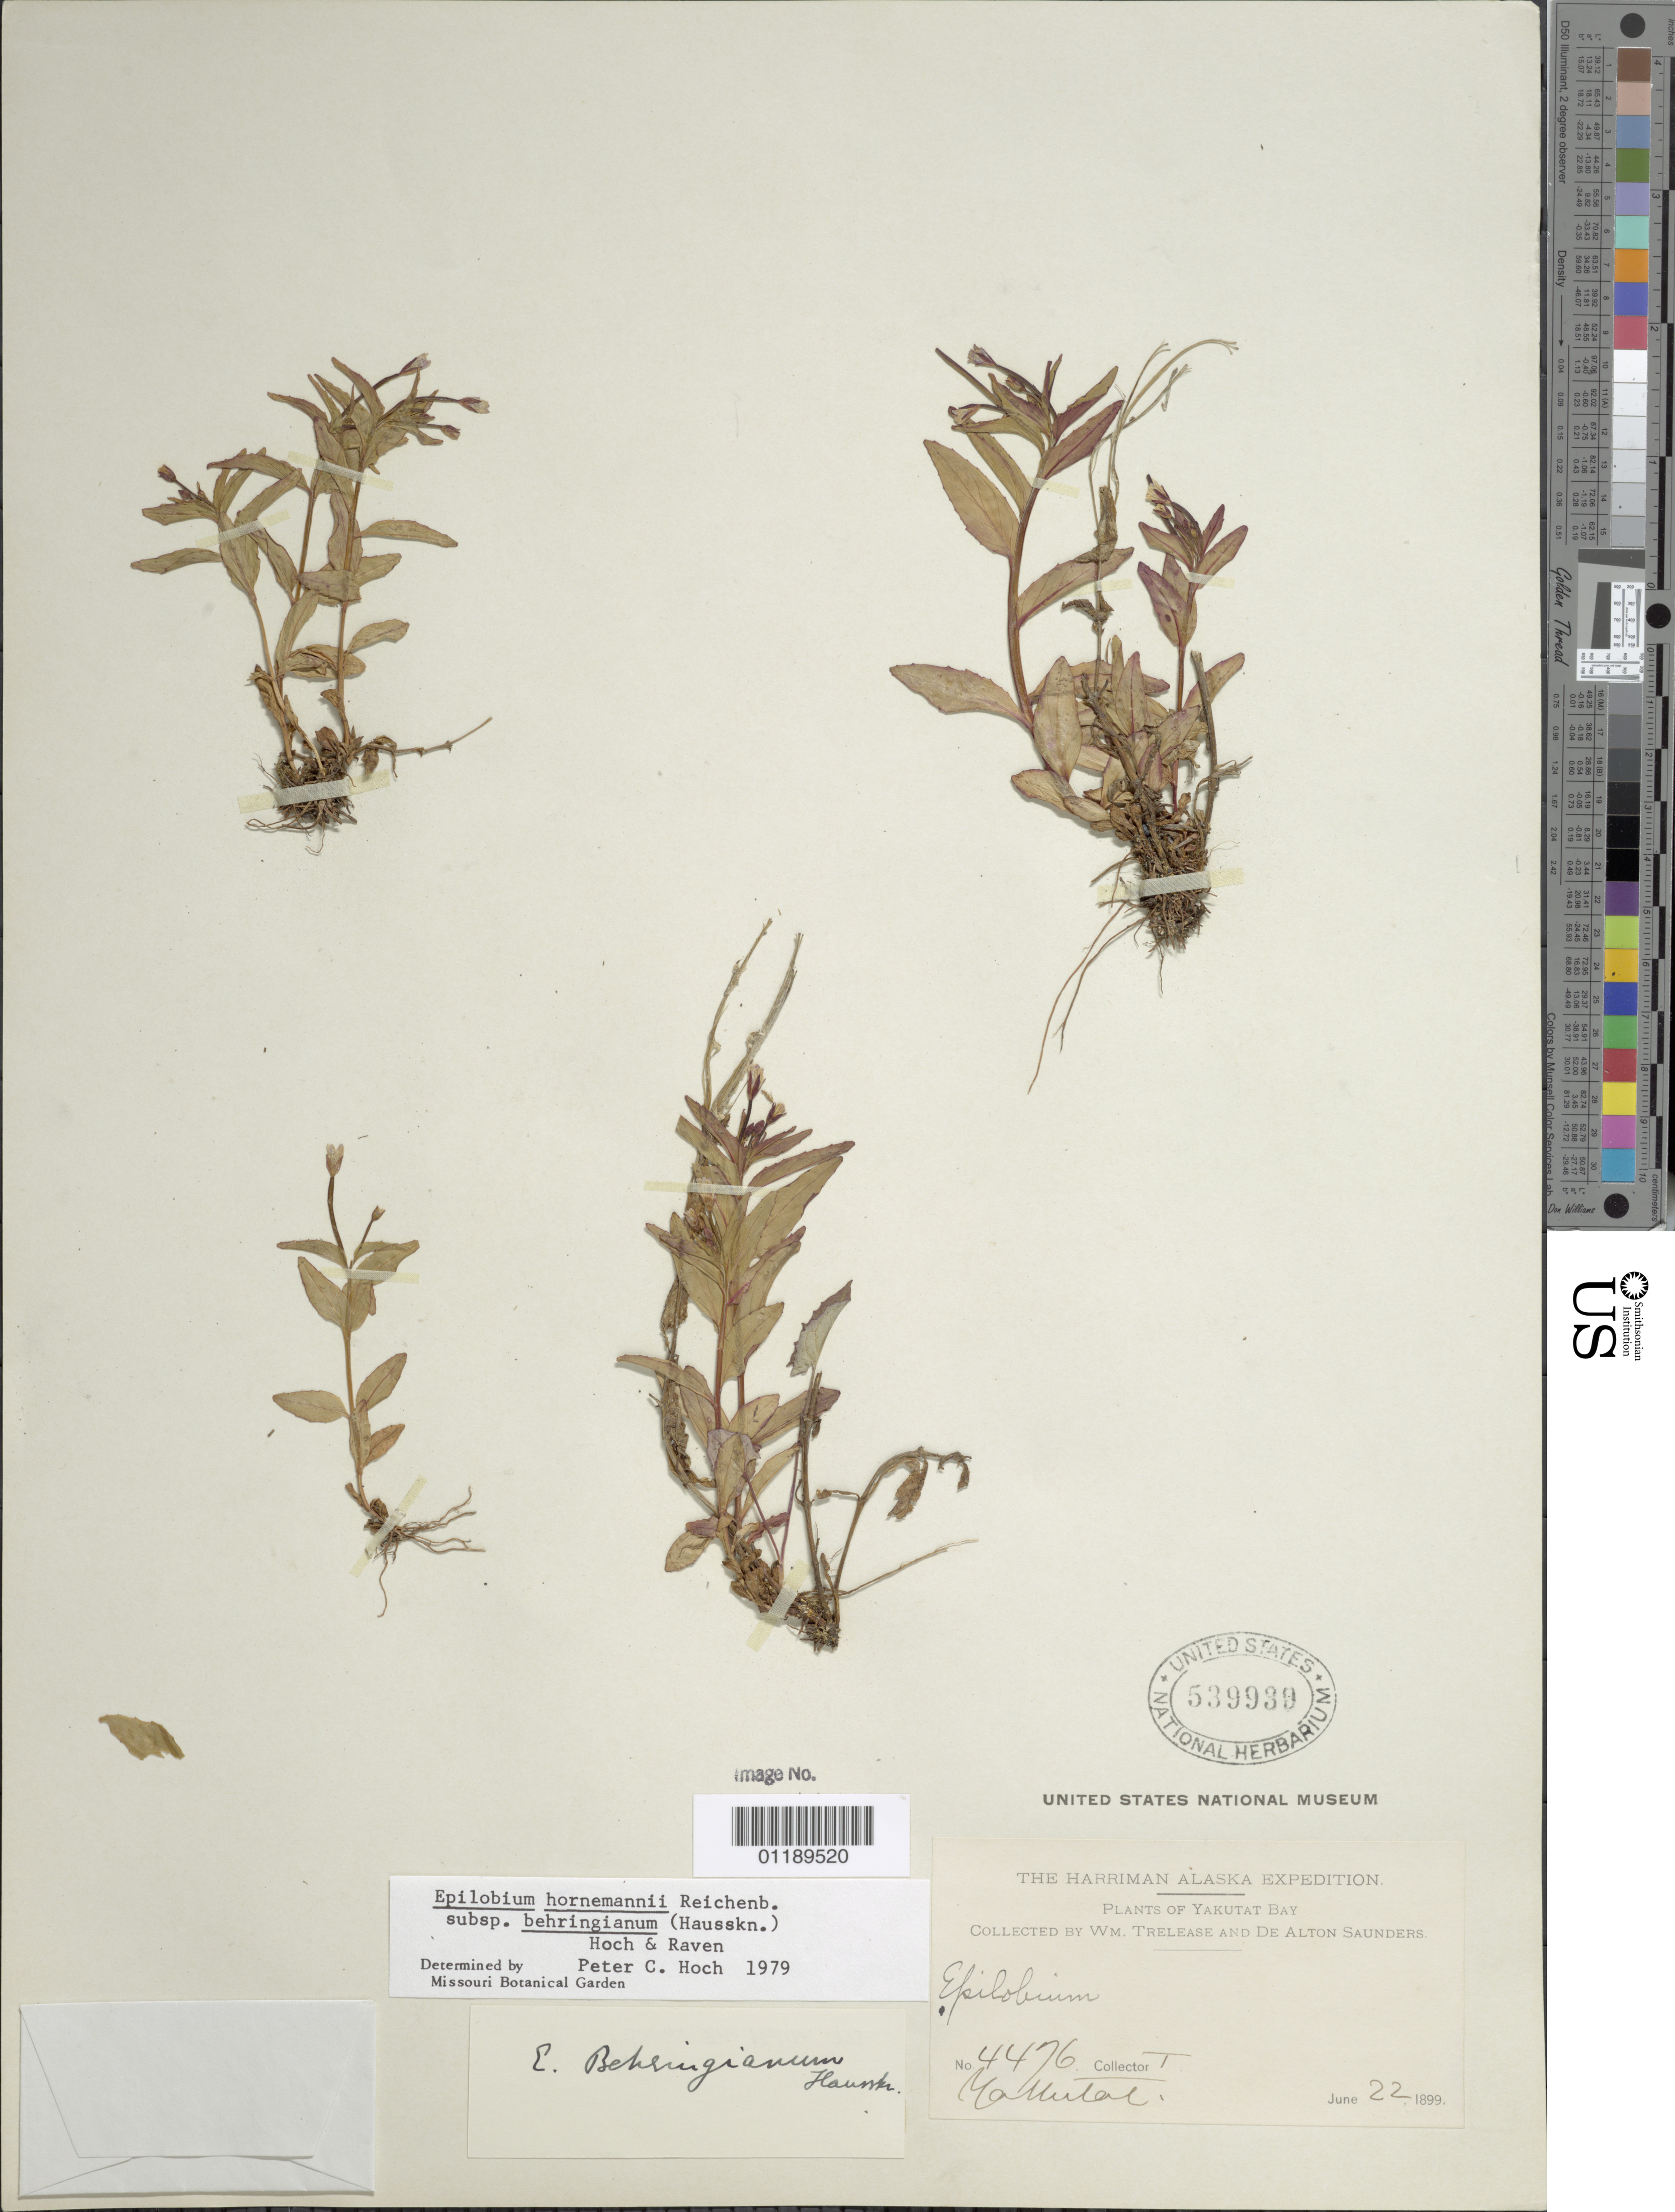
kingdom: Plantae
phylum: Tracheophyta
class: Magnoliopsida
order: Myrtales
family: Onagraceae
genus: Epilobium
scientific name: Epilobium hornemannii subsp. behringianum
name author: (Hausskn.) Hoch & P.H. Raven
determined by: Hoch, P. C.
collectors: W. Trelease & D. Saunders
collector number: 4476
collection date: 1899-06-22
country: United States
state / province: Alaska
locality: Yakutat Bay.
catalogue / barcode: US 539939